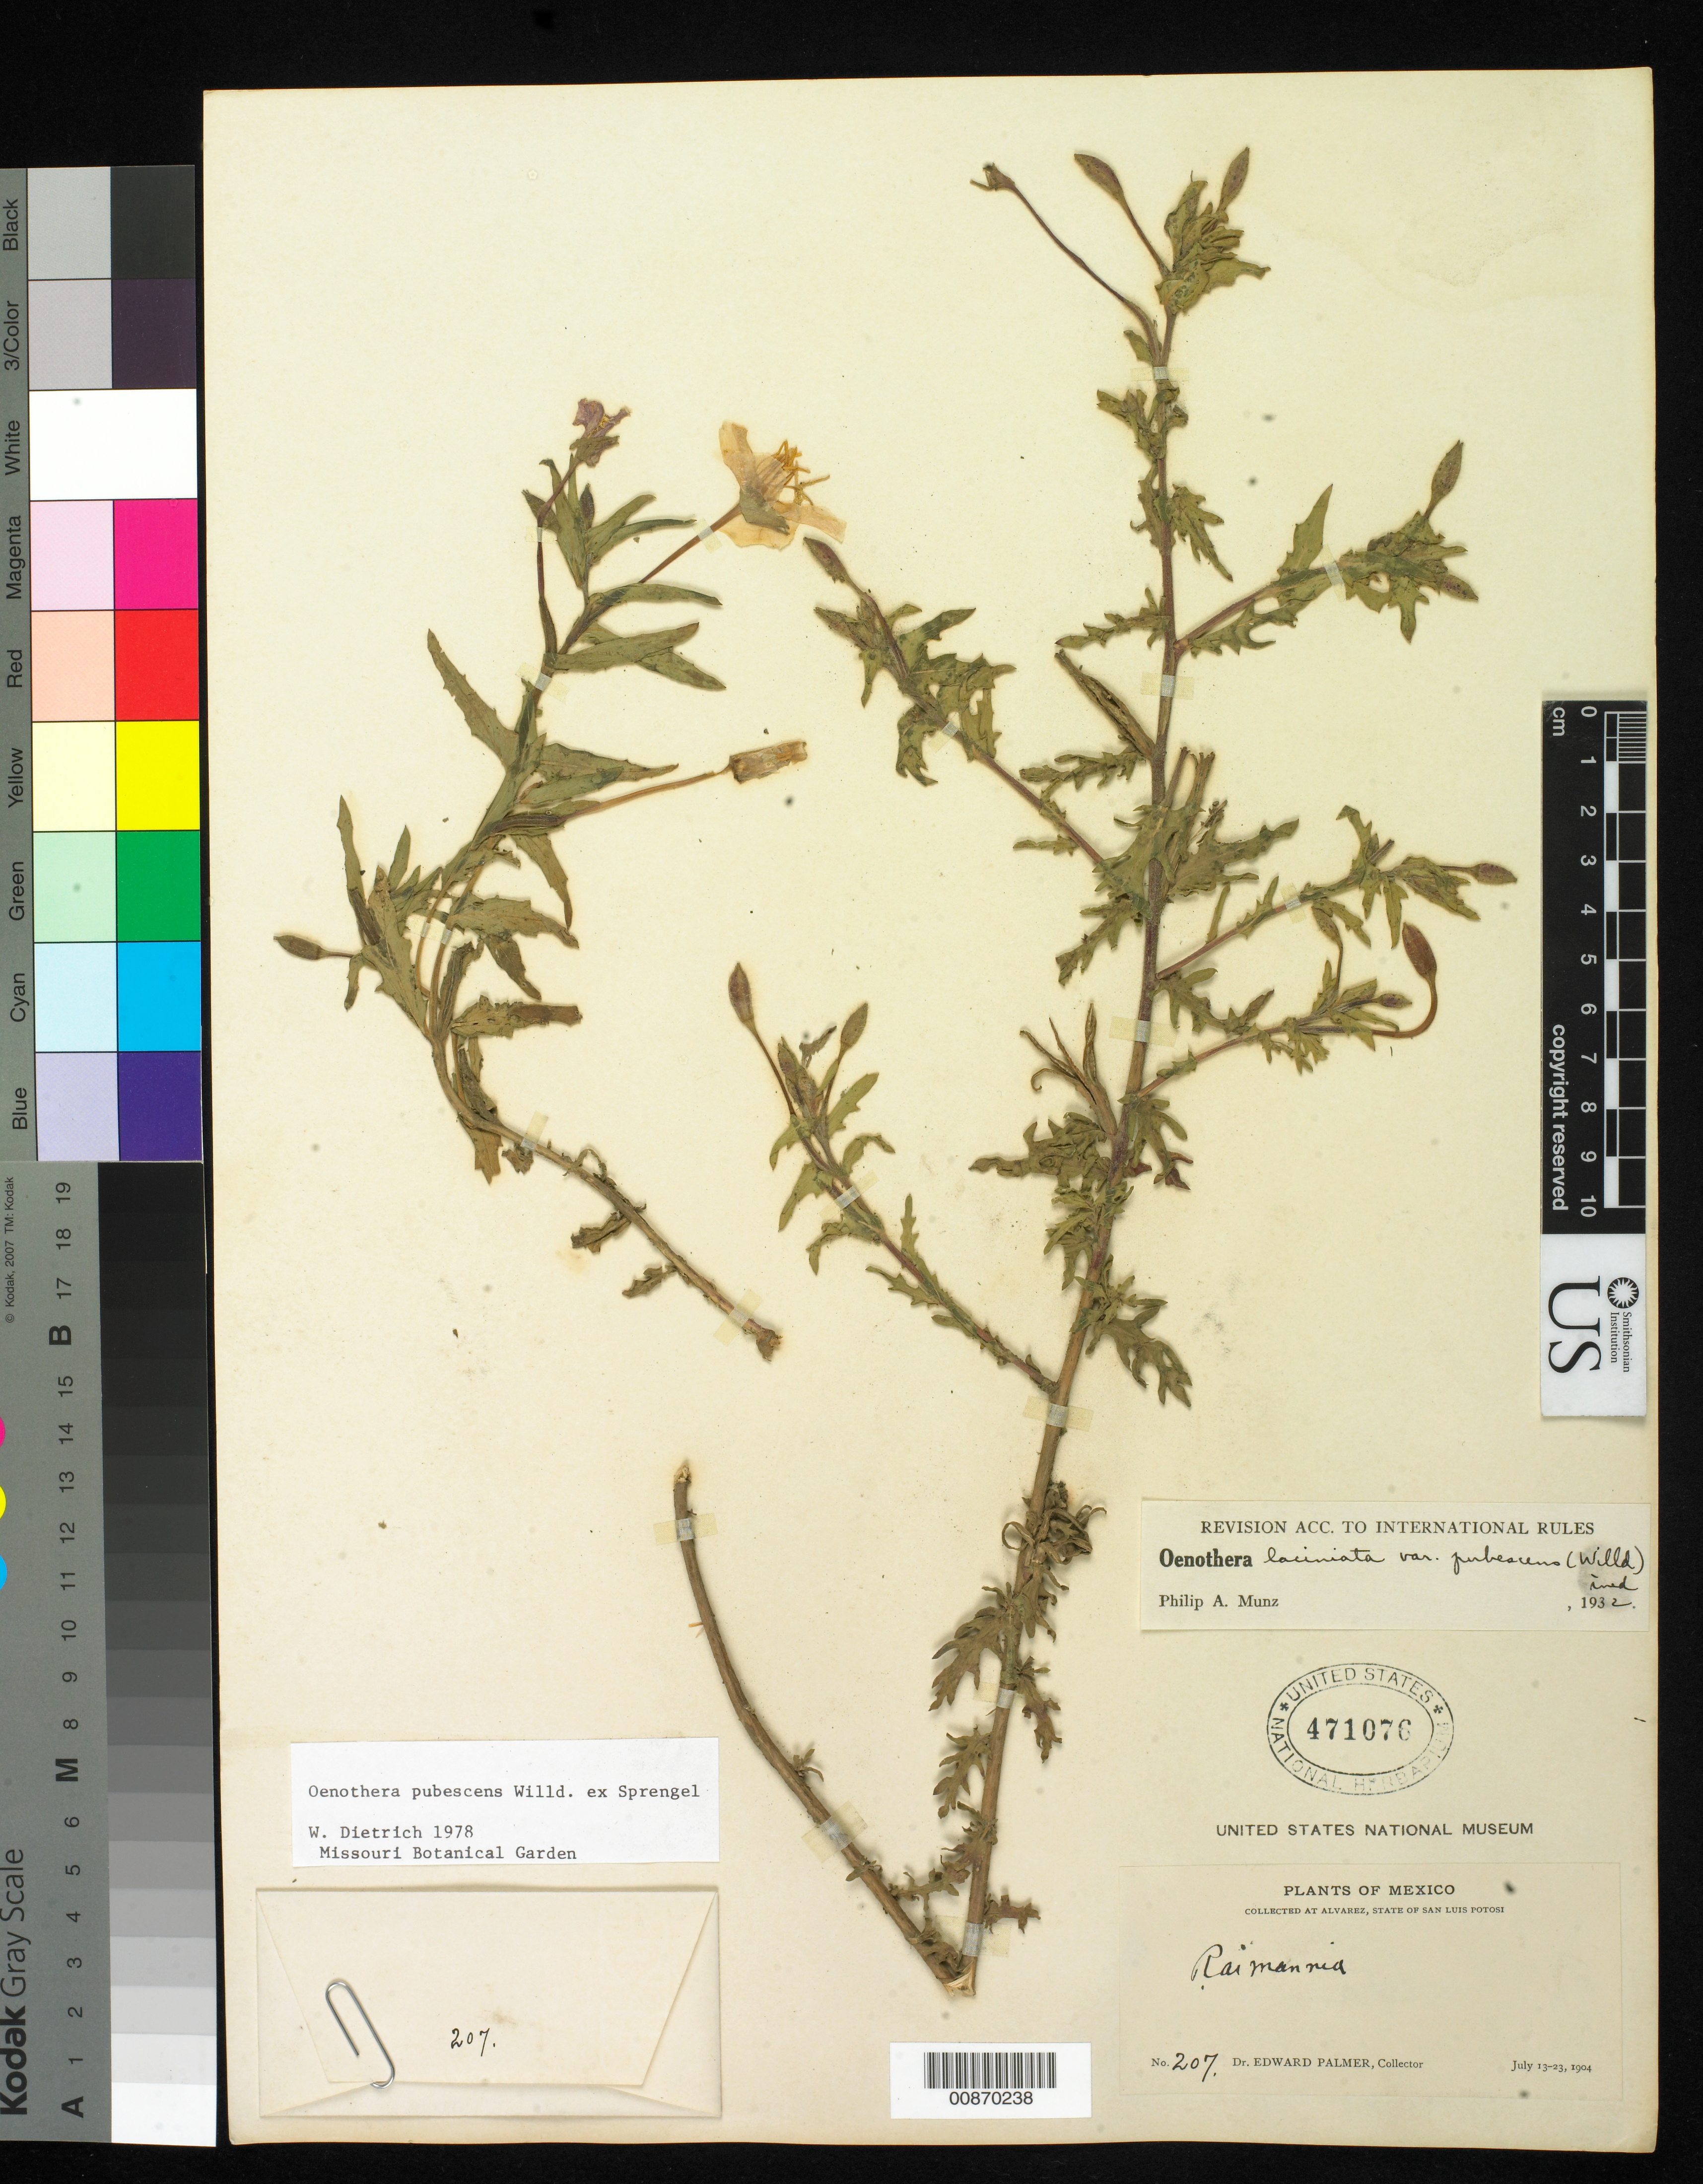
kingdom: Plantae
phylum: Tracheophyta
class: Magnoliopsida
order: Myrtales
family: Onagraceae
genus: Oenothera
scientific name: Oenothera pubescens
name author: Willd. ex Spreng.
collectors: E. Palmer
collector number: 207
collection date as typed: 13 Jul 1904 to 23 Jul 1904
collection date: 1904-07-13/1904-07-23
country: Mexico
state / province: San Luis Potosí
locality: Alvarez, San Luis Potosí.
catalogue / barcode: US 471076